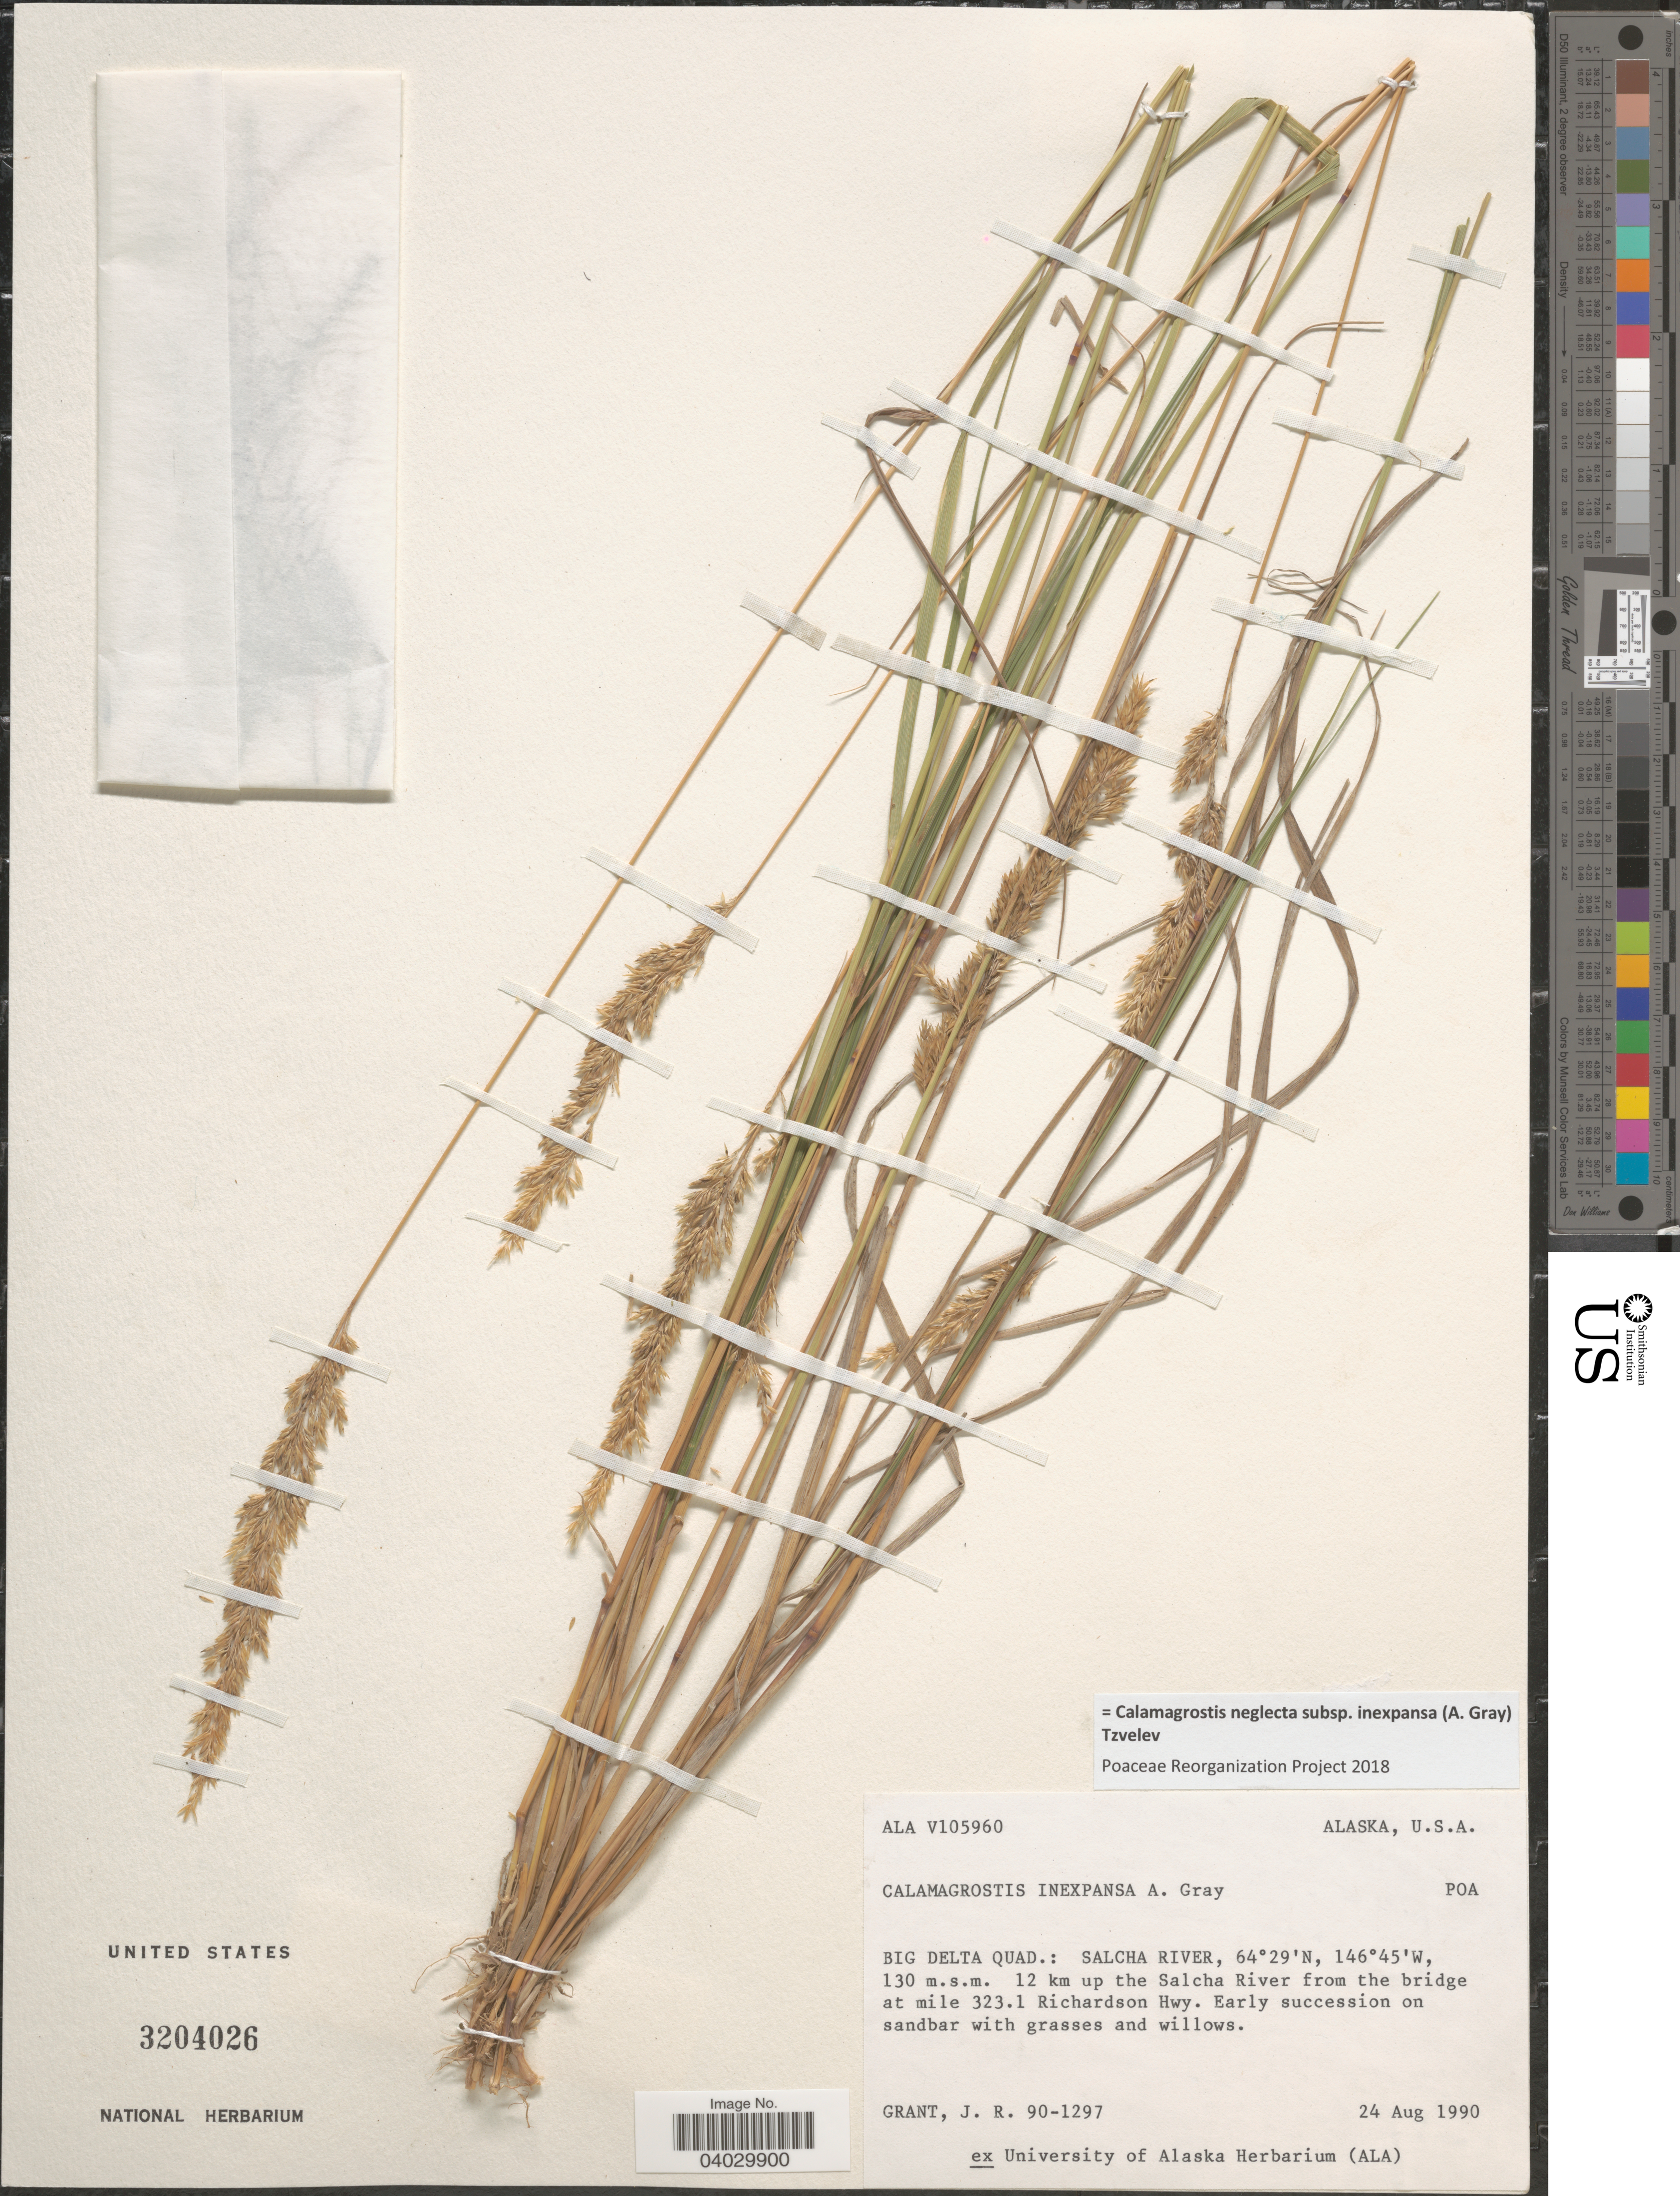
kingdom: Plantae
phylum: Tracheophyta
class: Liliopsida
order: Poales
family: Poaceae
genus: Calamagrostis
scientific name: Calamagrostis neglecta subsp. inexpansa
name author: (A. Gray) Tzvelev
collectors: J. Grant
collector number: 90-1297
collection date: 1990-08-24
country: United States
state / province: Alaska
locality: Big Delta Quad: Salcha River, 12 km up the Salcha River from the bridge at mile 323.1 Richardson Hwy.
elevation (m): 130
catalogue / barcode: US 3204026